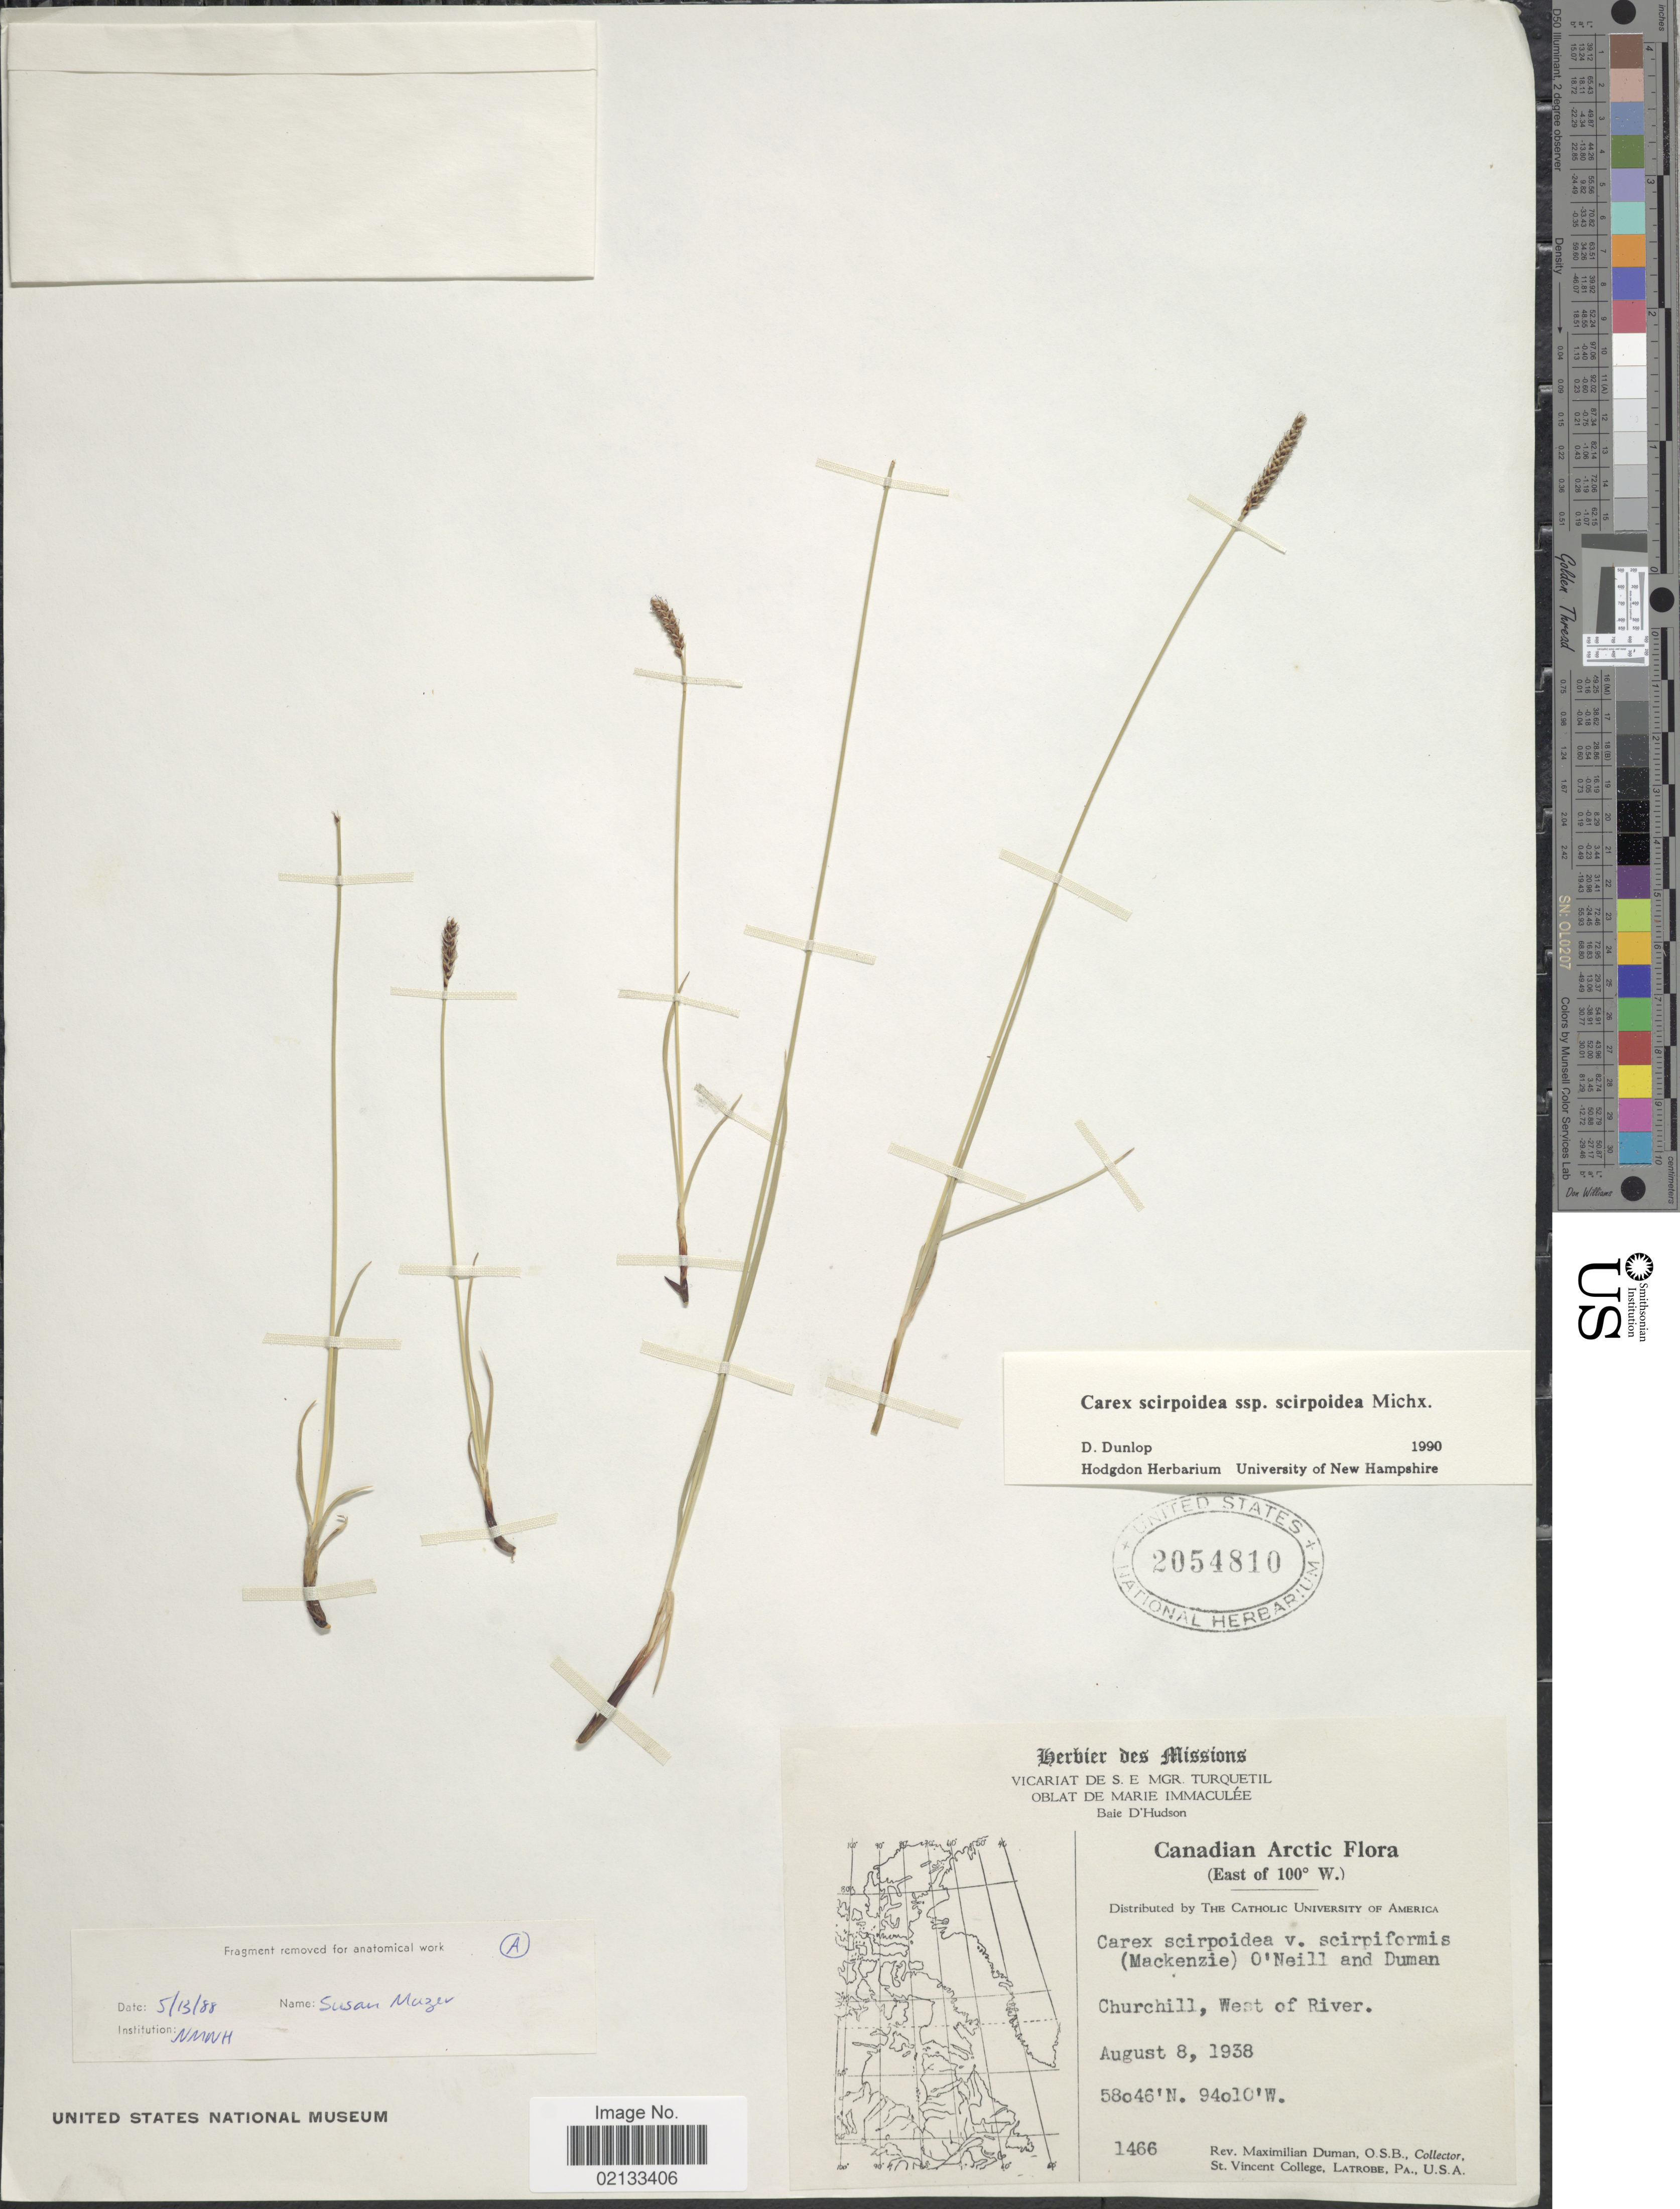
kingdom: Plantae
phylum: Tracheophyta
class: Liliopsida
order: Poales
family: Cyperaceae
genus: Carex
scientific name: Carex scirpoidea subsp. scirpoidea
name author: Michx.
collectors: M. Duman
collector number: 1466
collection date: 1938-08-08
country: Canada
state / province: Manitoba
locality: Canadian Arctic (East of 100° W.) Churchill, West of River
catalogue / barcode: US 2054810